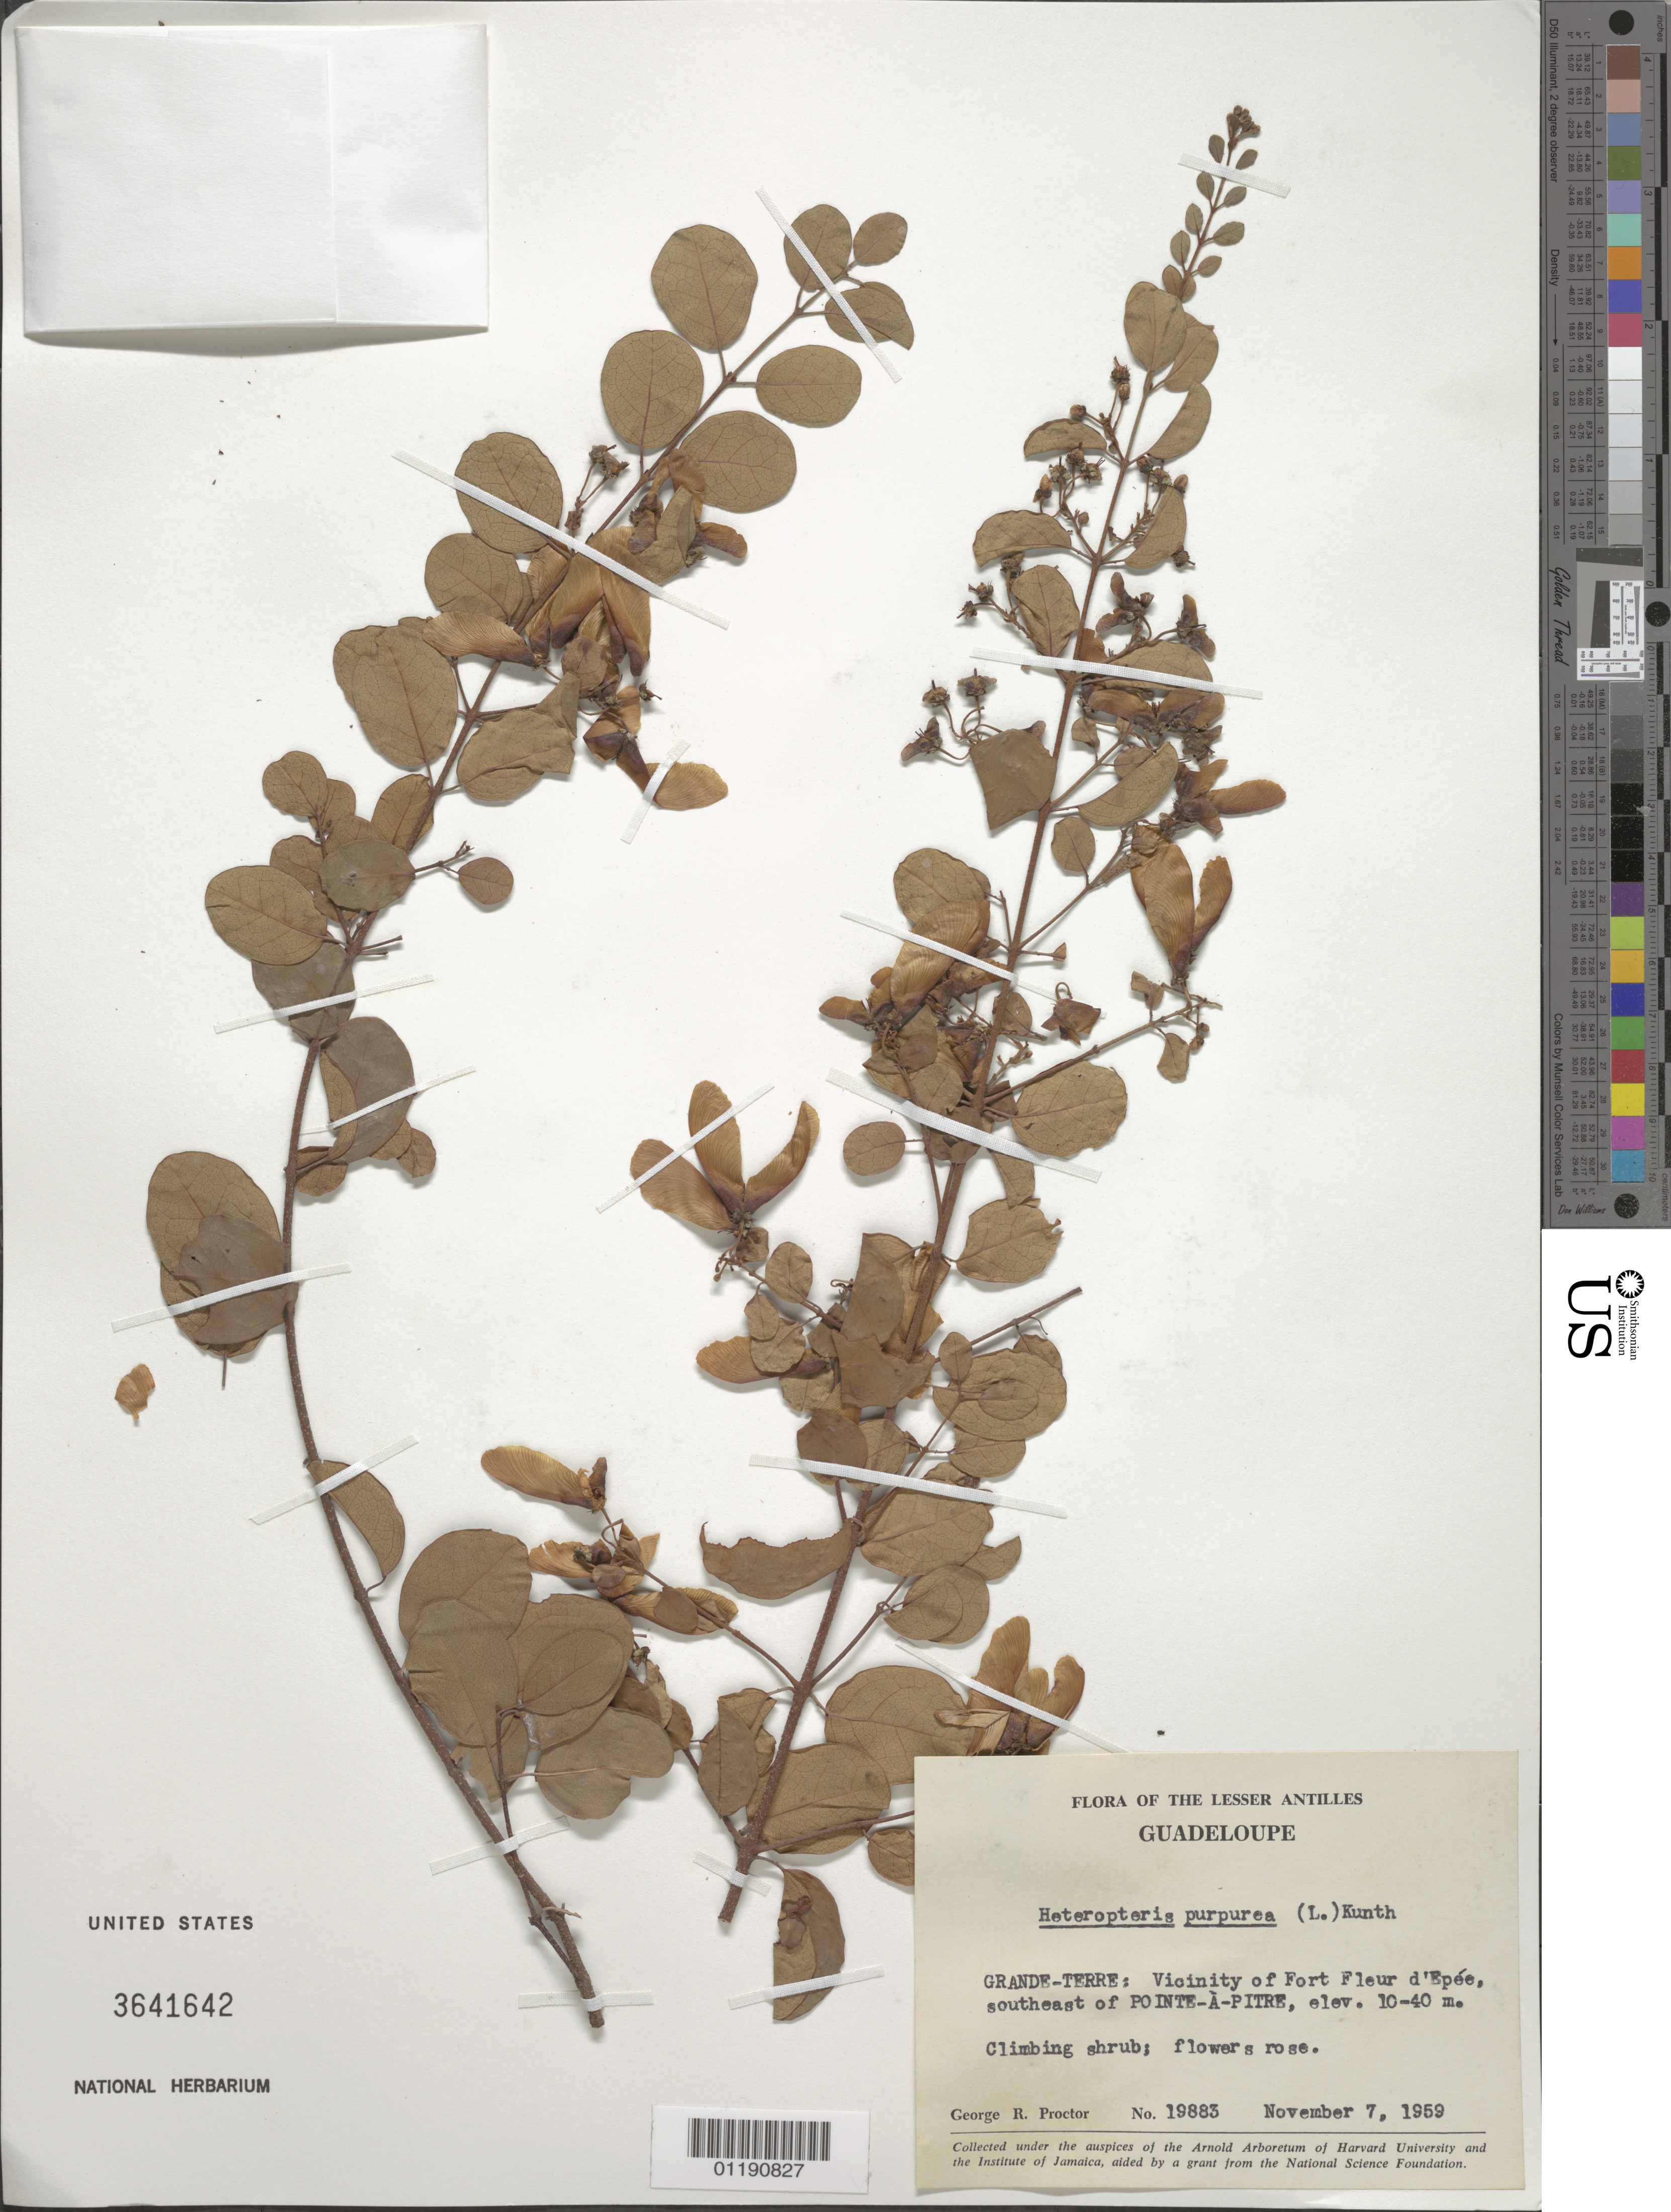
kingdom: Plantae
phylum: Tracheophyta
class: Magnoliopsida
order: Malpighiales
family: Malpighiaceae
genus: Heteropterys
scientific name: Heteropterys purpurea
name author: (L.) Kunth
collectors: G. R. Proctor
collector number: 19883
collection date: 1959-11-07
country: Guadeloupe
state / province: Pointe-à-pitre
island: Grande-Terre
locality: Vicinity of Fort Fleur d'Epée, SE of Pointe-à-Pitre.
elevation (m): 10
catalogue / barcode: US 3641642